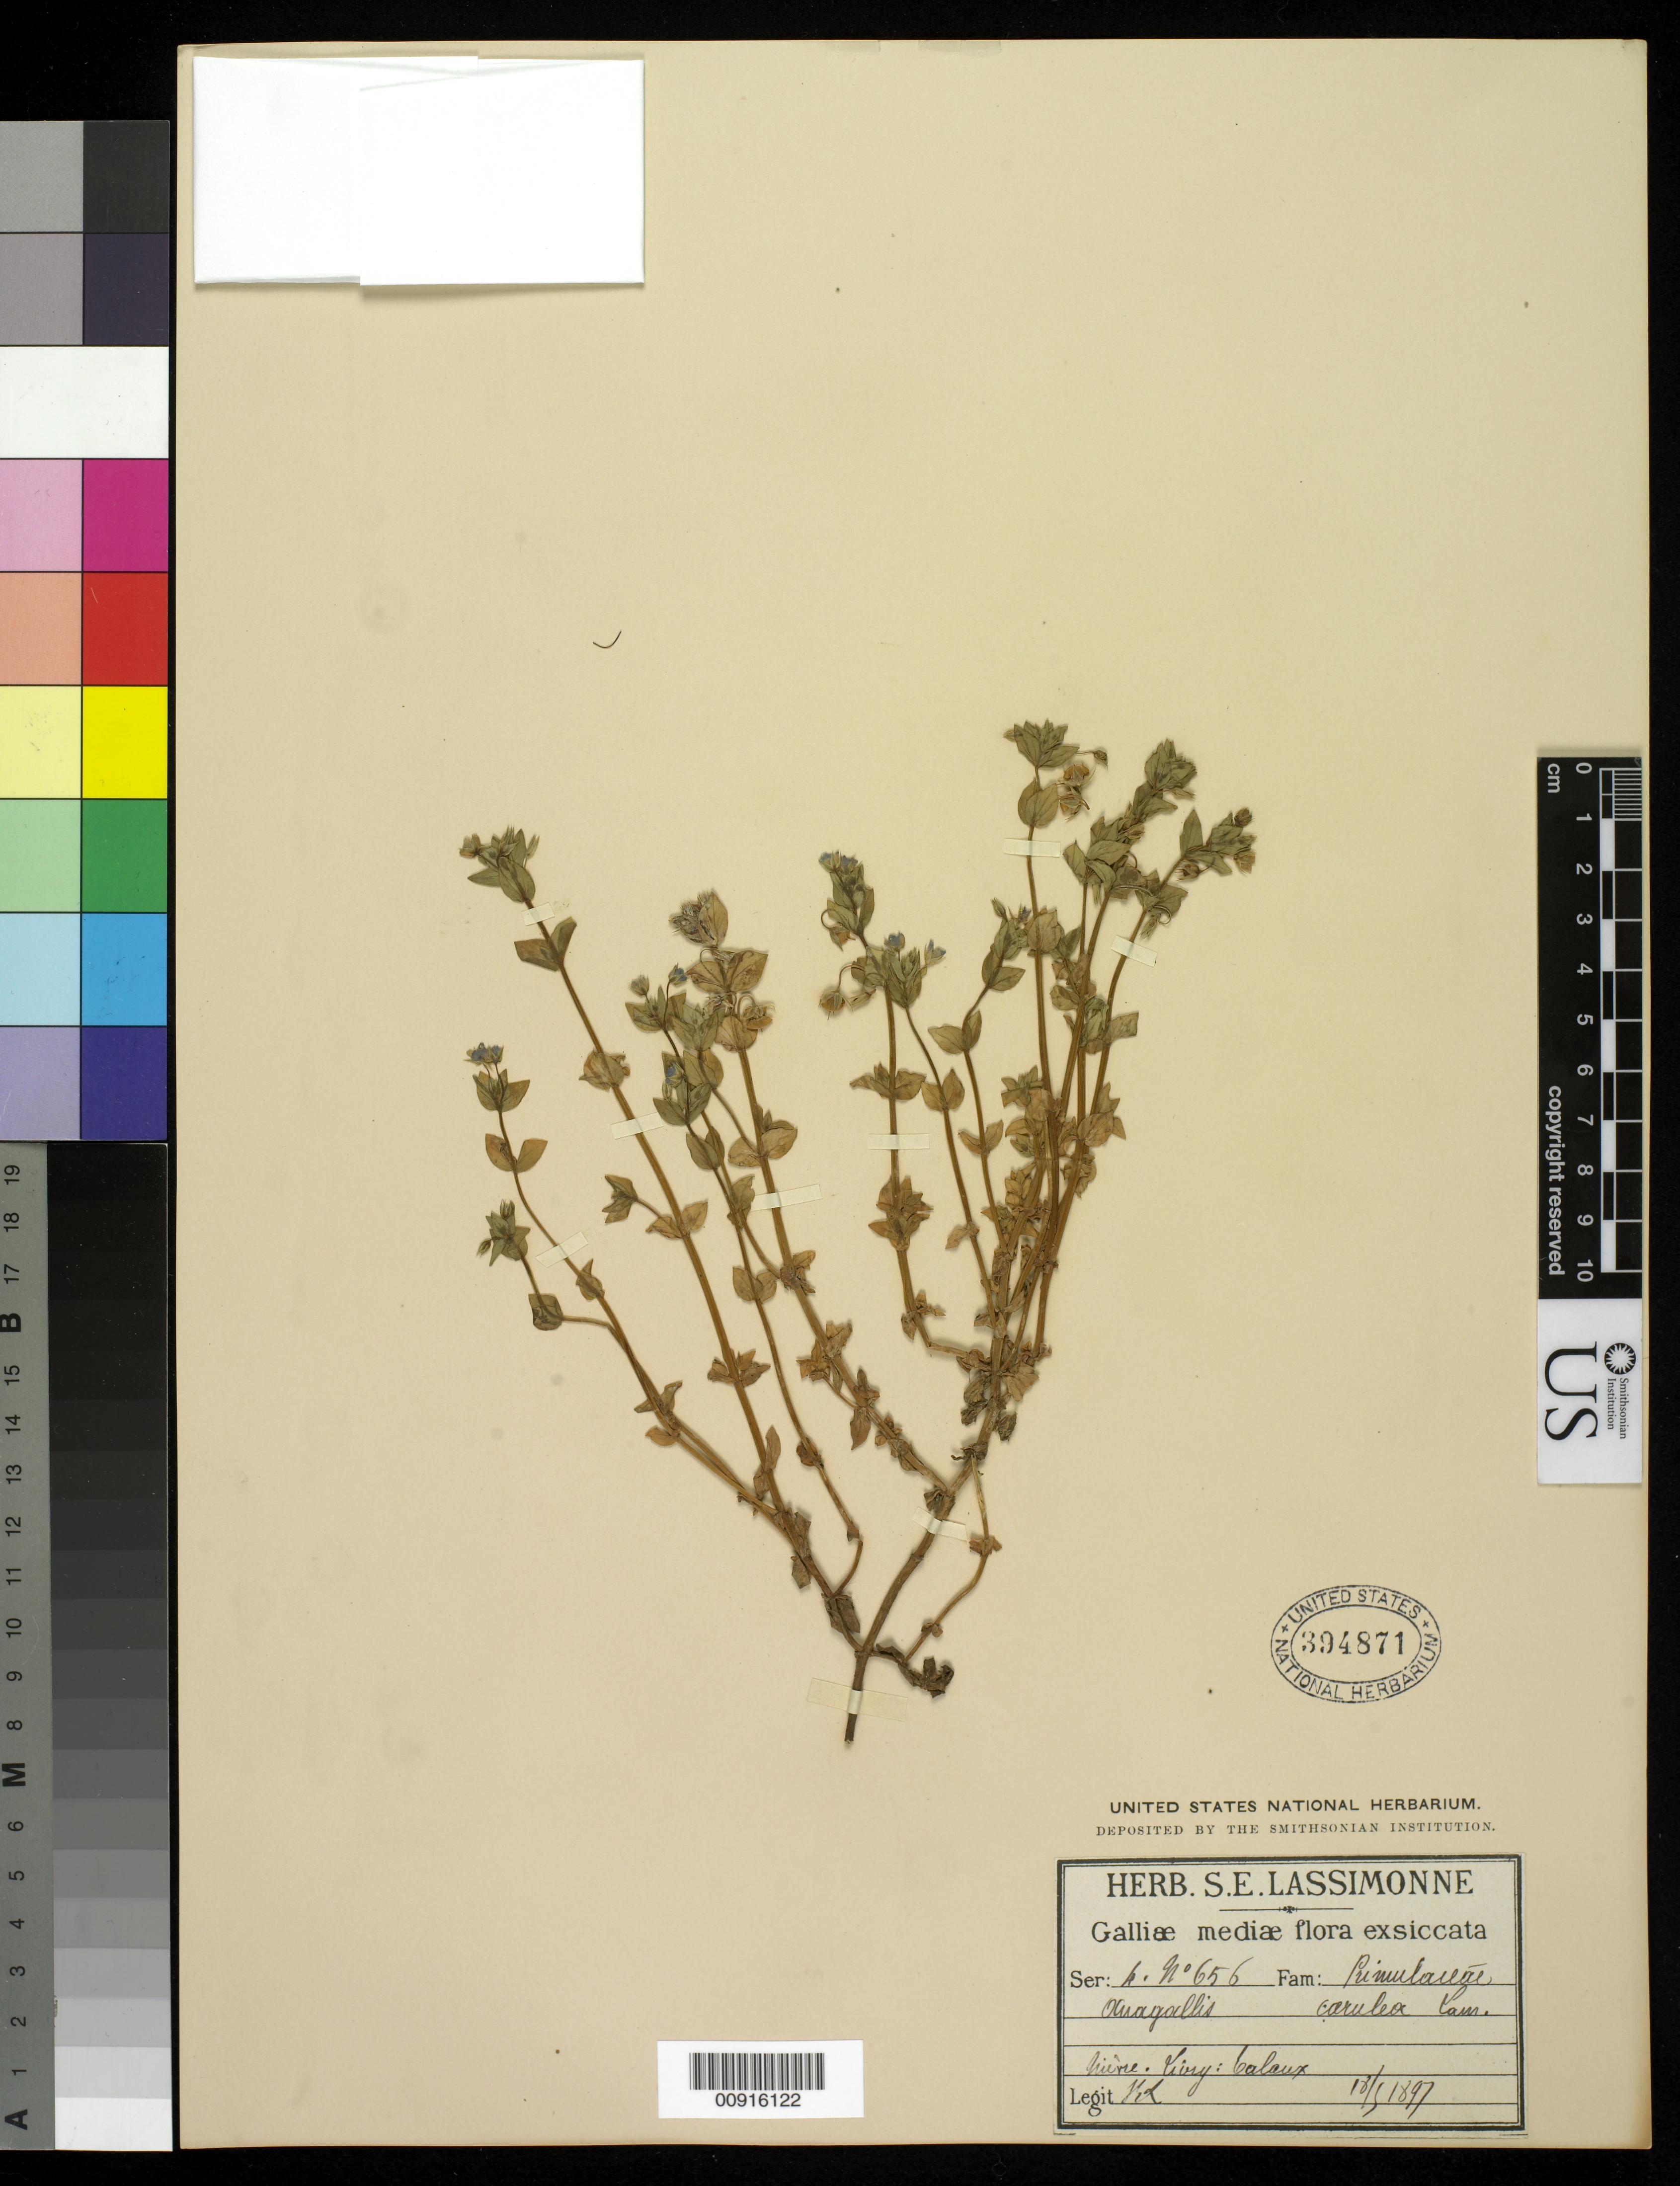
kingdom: Plantae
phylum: Tracheophyta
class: Magnoliopsida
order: Ericales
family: Primulaceae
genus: Anagallis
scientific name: Anagallis caerulea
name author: L.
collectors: S. Lassimonne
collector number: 656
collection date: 1897-03-18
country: France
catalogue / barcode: US 394871